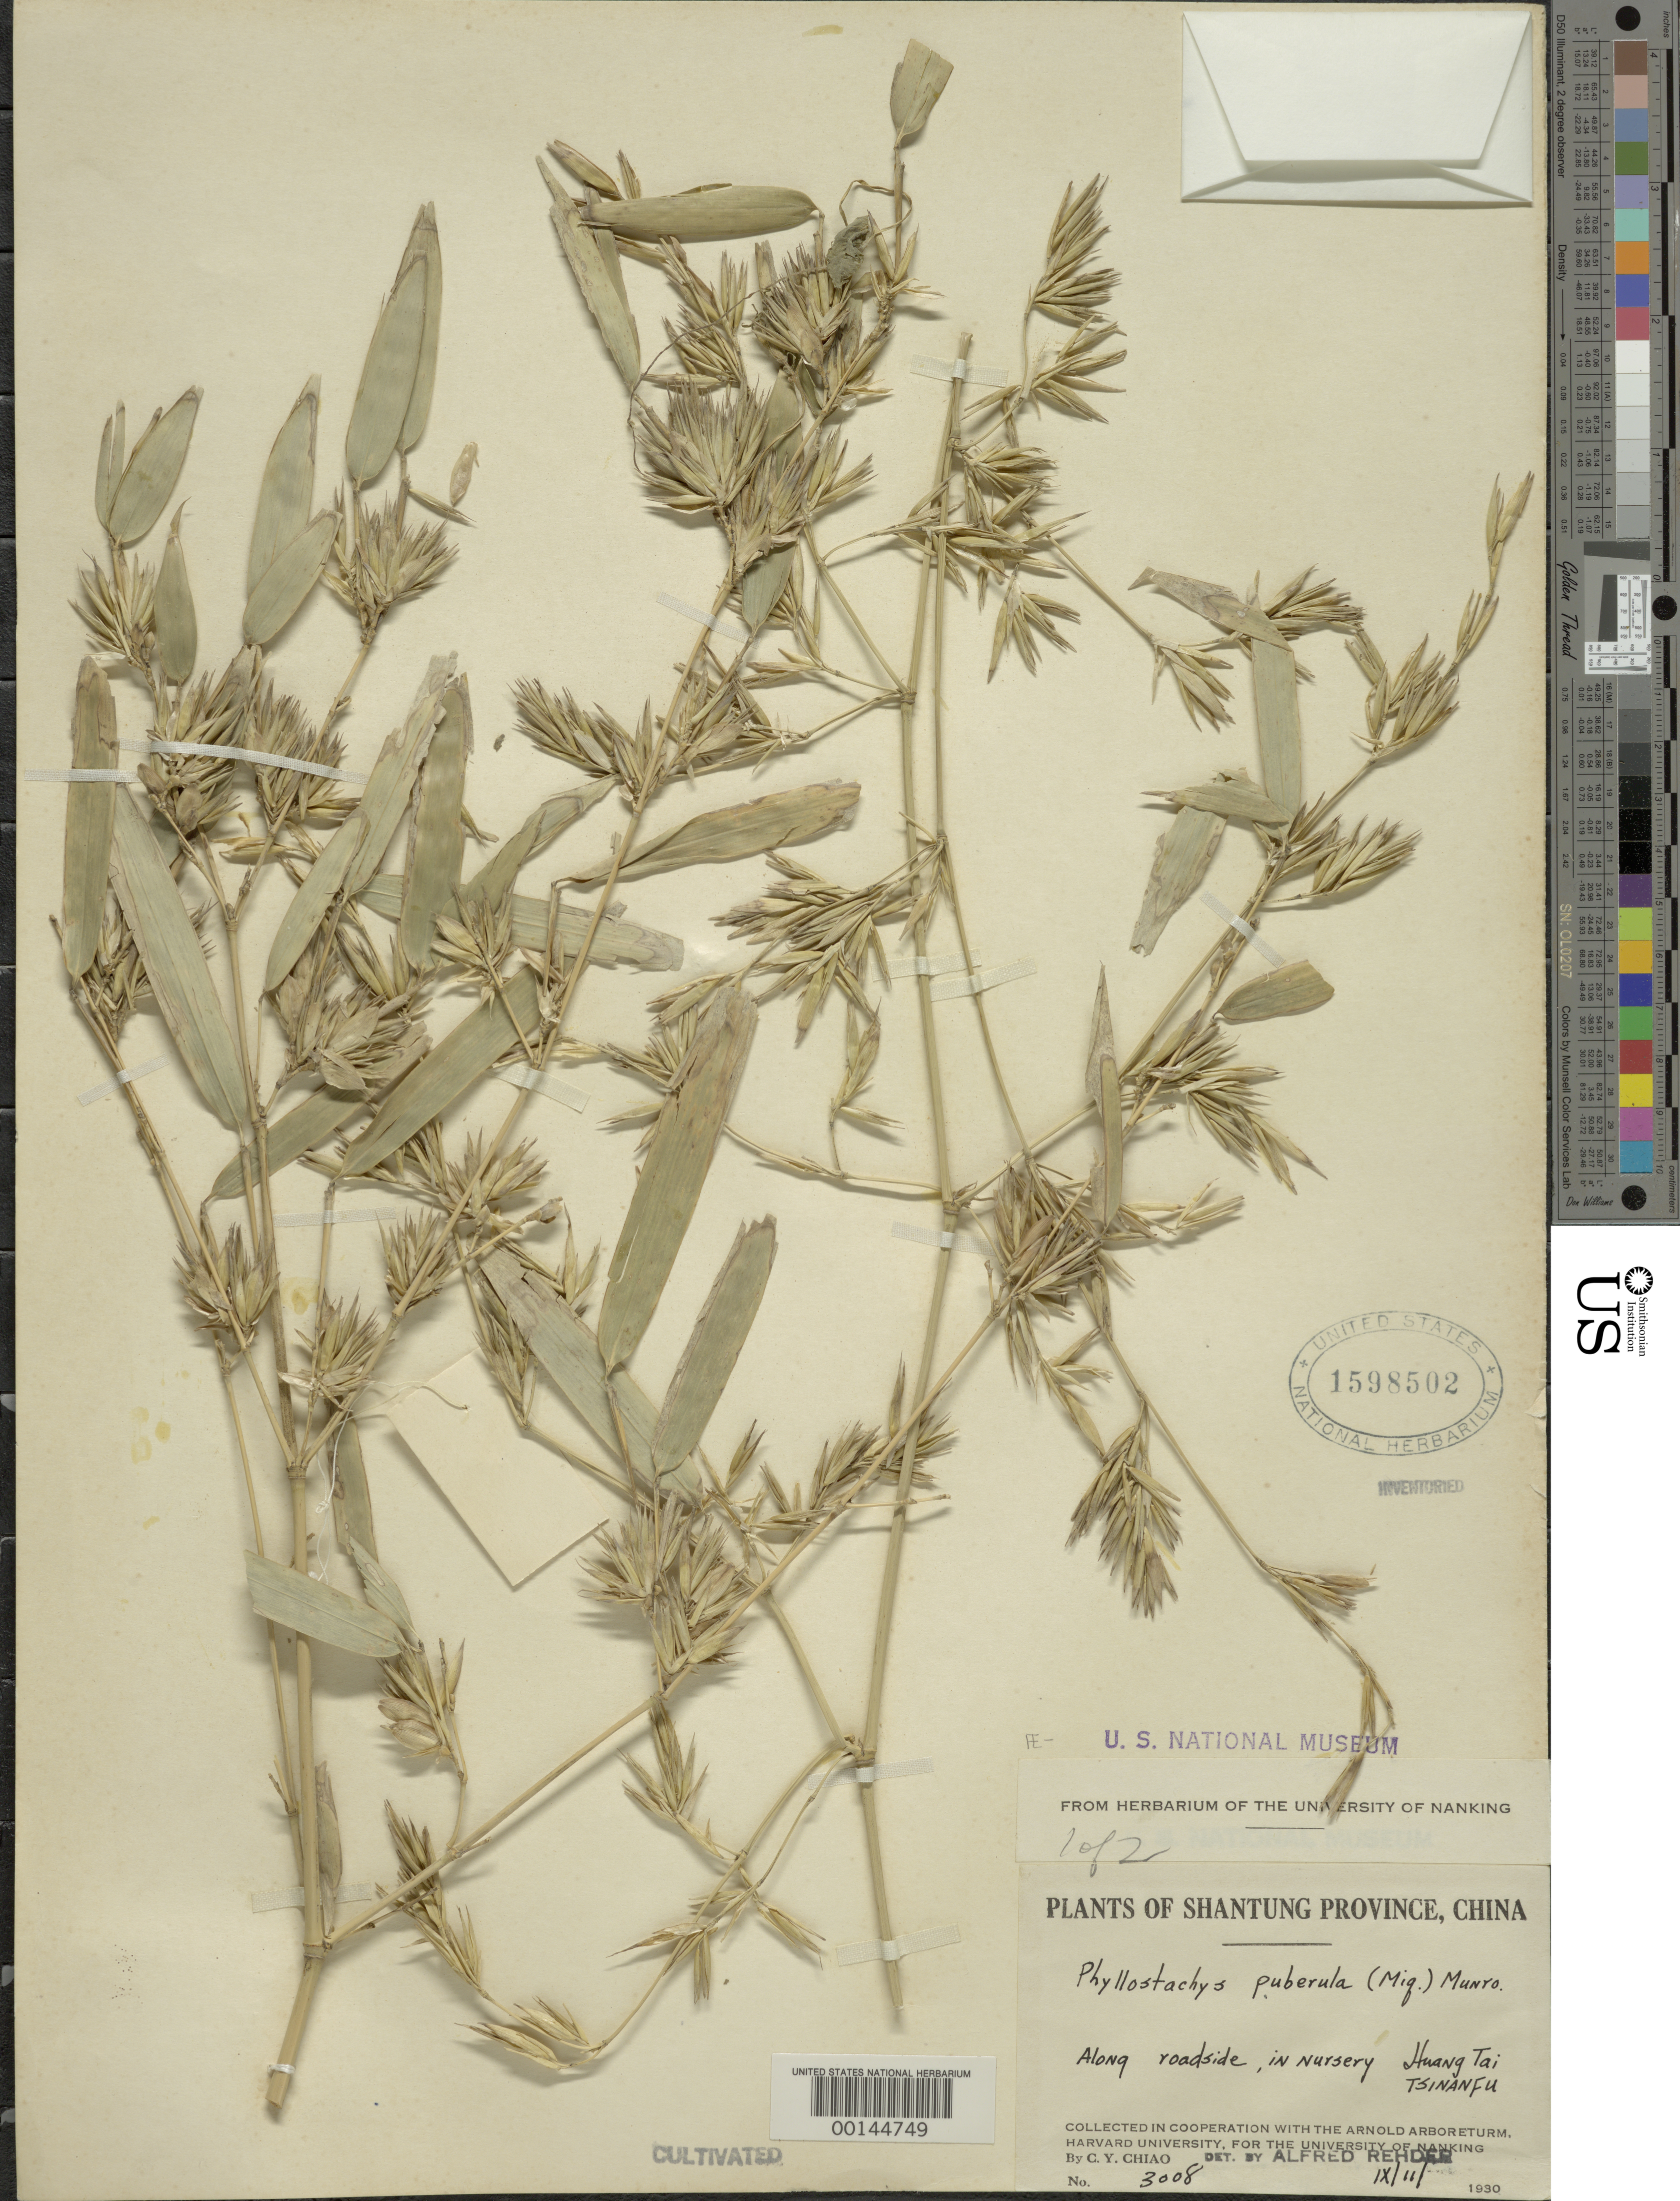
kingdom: Plantae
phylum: Tracheophyta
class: Liliopsida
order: Poales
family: Poaceae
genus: Phyllostachys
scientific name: Phyllostachys nigra var. henonis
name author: (Mitford) Stapf ex Rendle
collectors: C. Y. Chiao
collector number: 3008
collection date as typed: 11 Nov 1930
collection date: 1930-11-11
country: China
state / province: Shandong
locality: Huang tai, tsinan fu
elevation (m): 200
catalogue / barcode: US 1598502